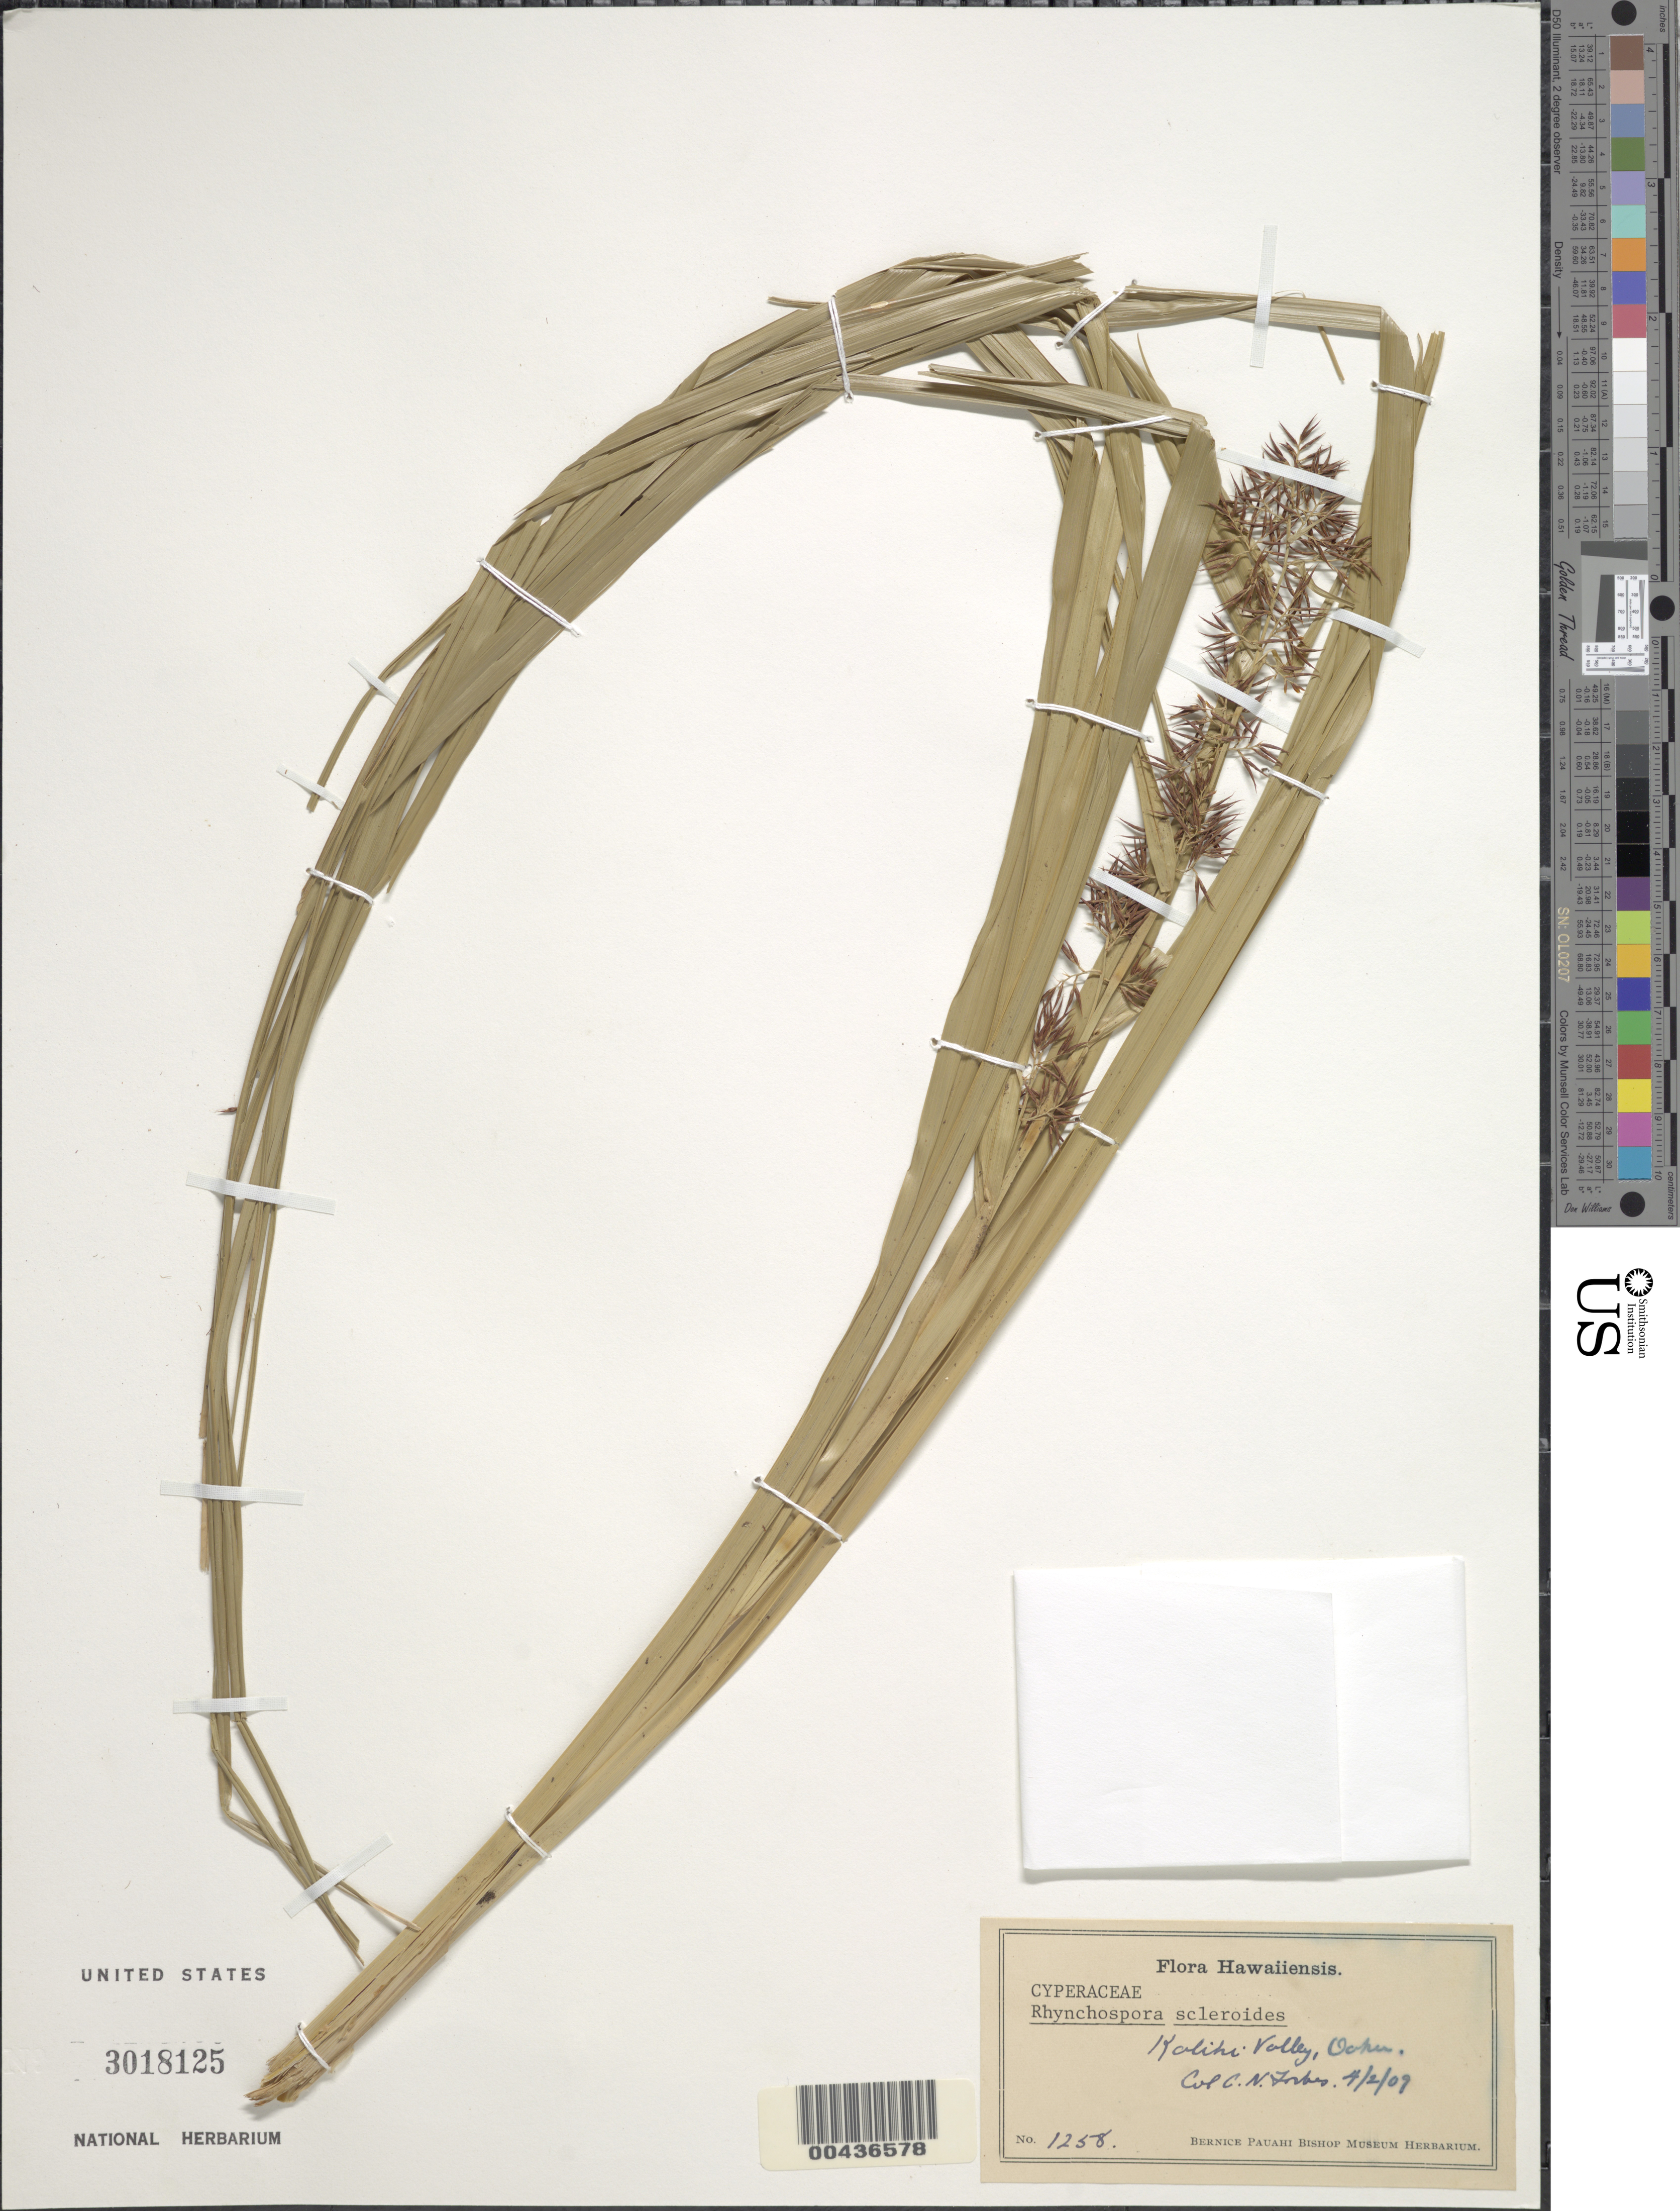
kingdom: Plantae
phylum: Tracheophyta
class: Liliopsida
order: Poales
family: Cyperaceae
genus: Rhynchospora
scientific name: Rhynchospora sclerioides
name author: Hook. & Arn.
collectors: C. N. Forbes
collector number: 1258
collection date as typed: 4 Feb 1909 or 2 Apr 1909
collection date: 1909-02-04 or 1909-04-02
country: United States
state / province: Hawaii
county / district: Honolulu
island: Oahu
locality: Kalihi Valley.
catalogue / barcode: US 3018125